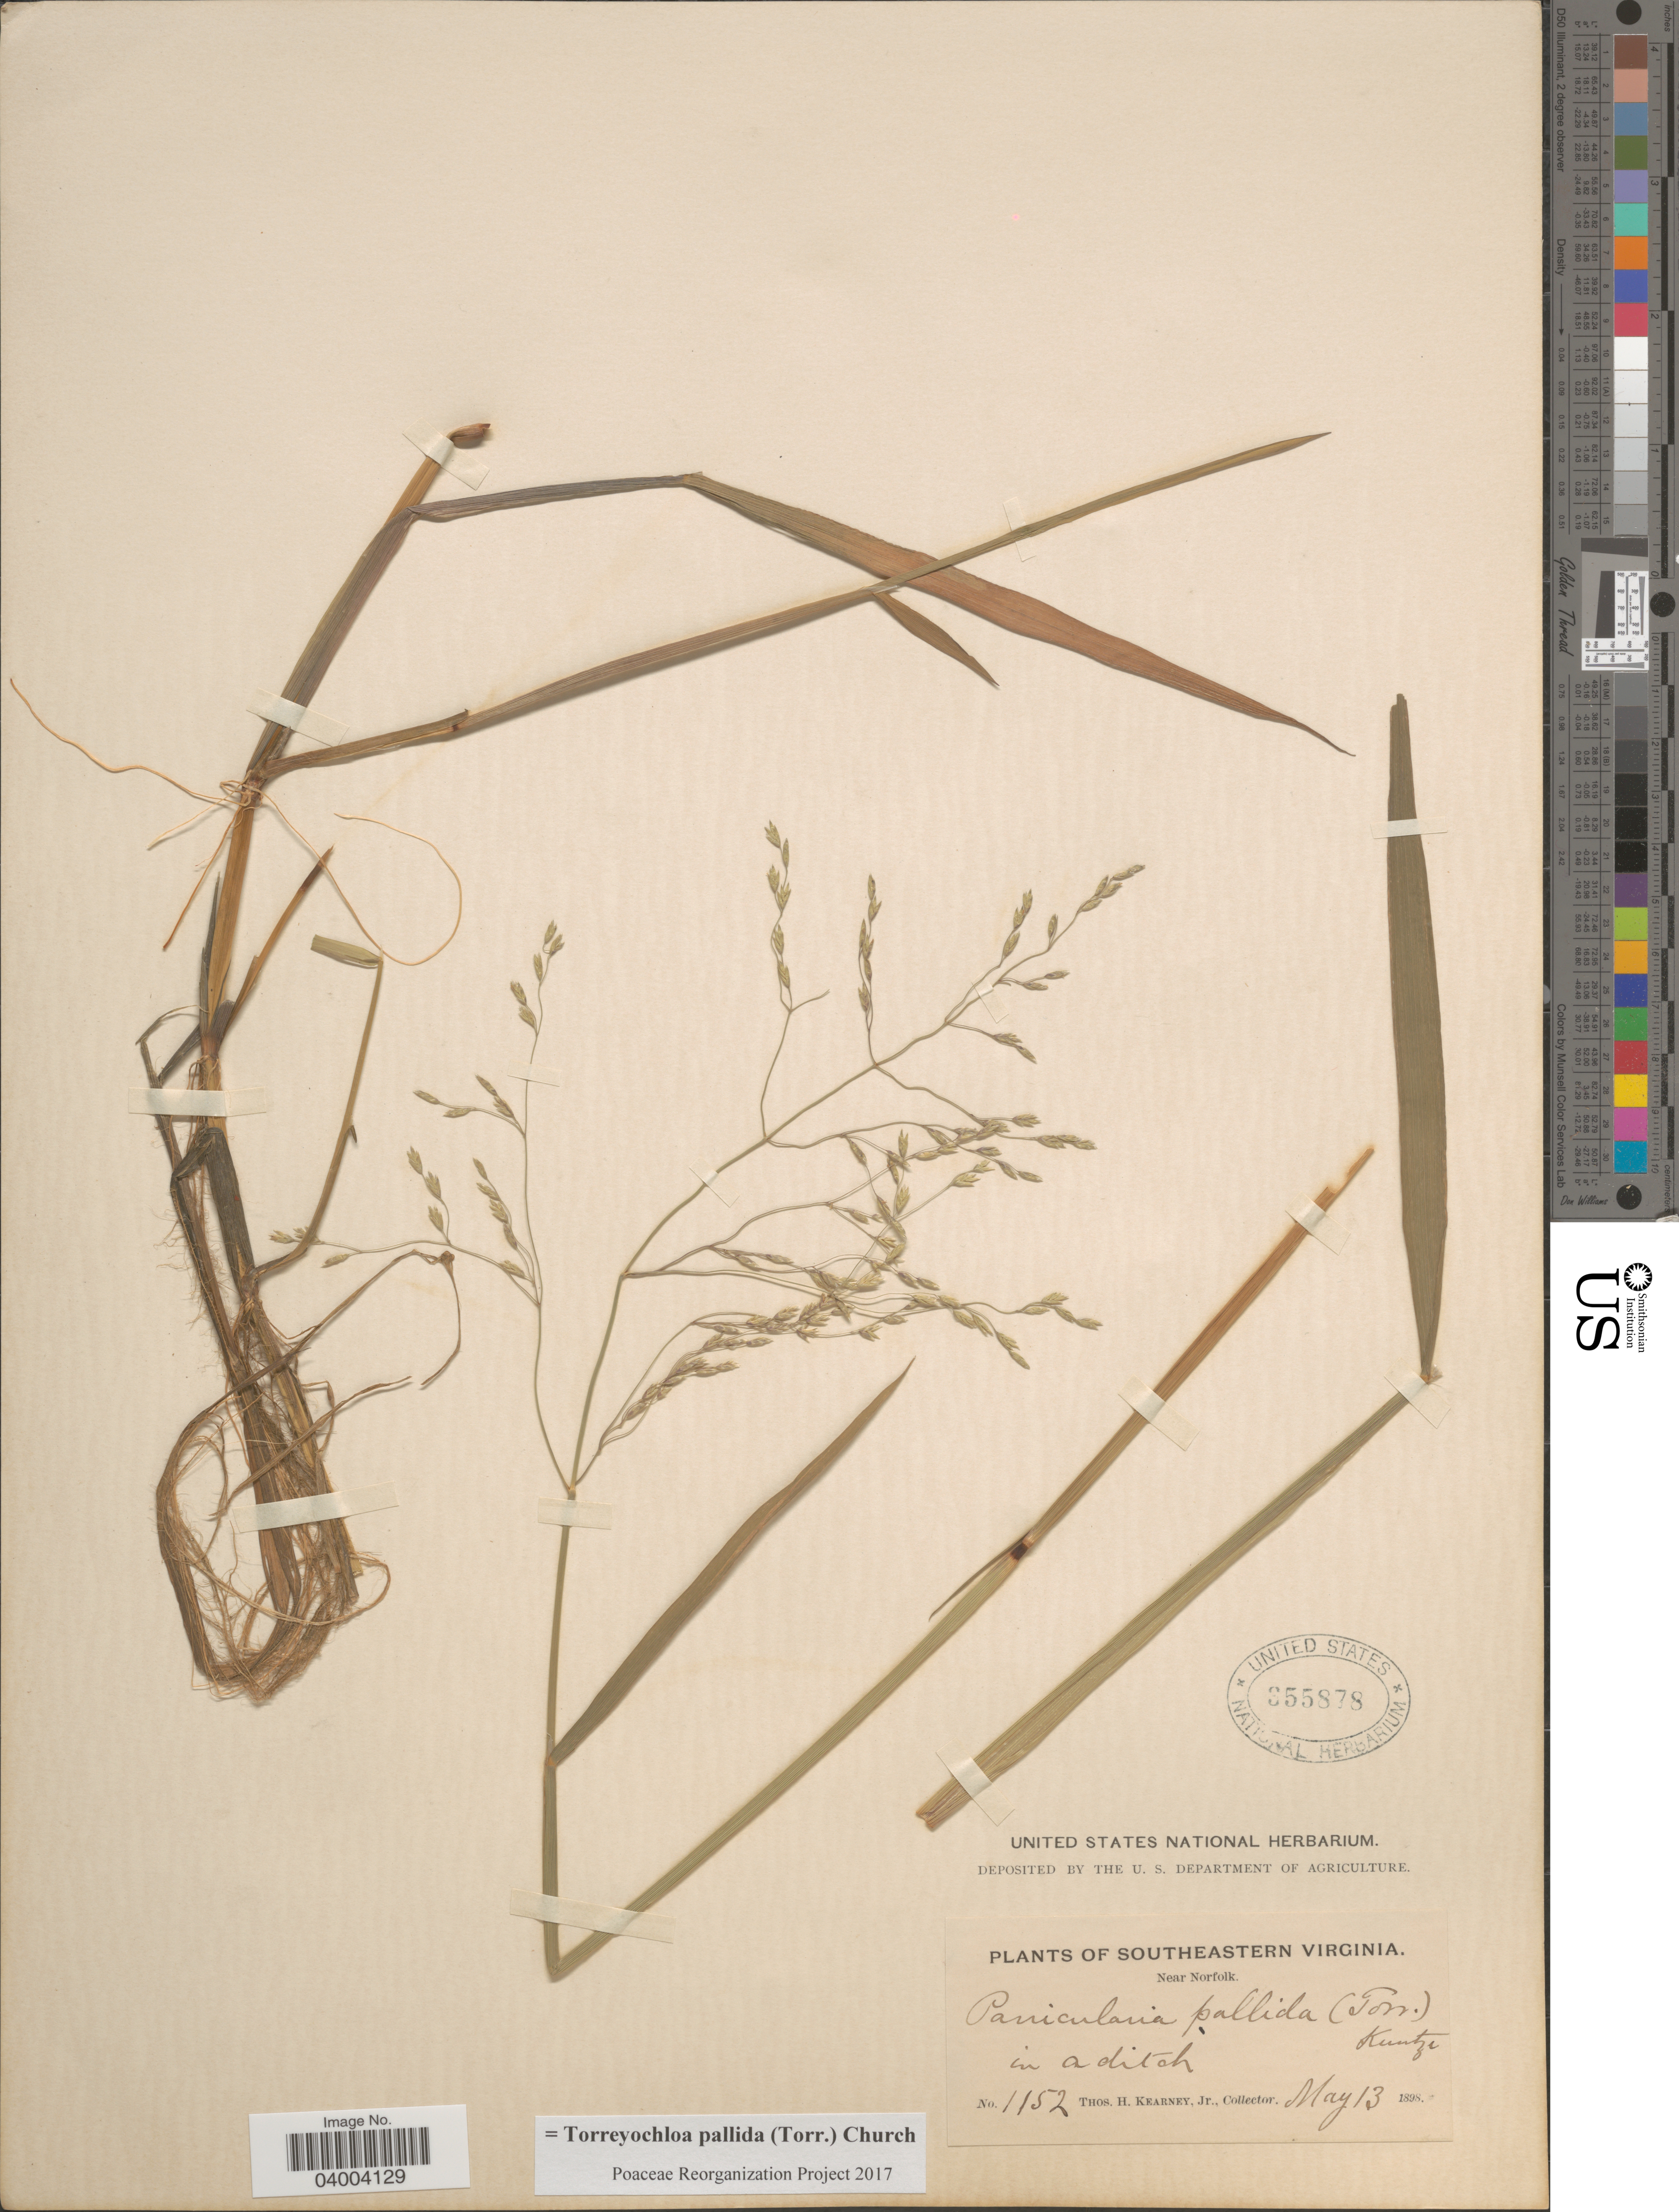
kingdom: Plantae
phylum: Tracheophyta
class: Liliopsida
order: Poales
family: Poaceae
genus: Torreyochloa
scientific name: Torreyochloa pallida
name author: (Torr.) G.L. Church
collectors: T. H. Kearney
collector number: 1152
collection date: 1898-05-13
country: United States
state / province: Virginia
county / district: City of Norfolk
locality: Southeastern Virginia. Near Norfolk.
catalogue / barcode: US 355878